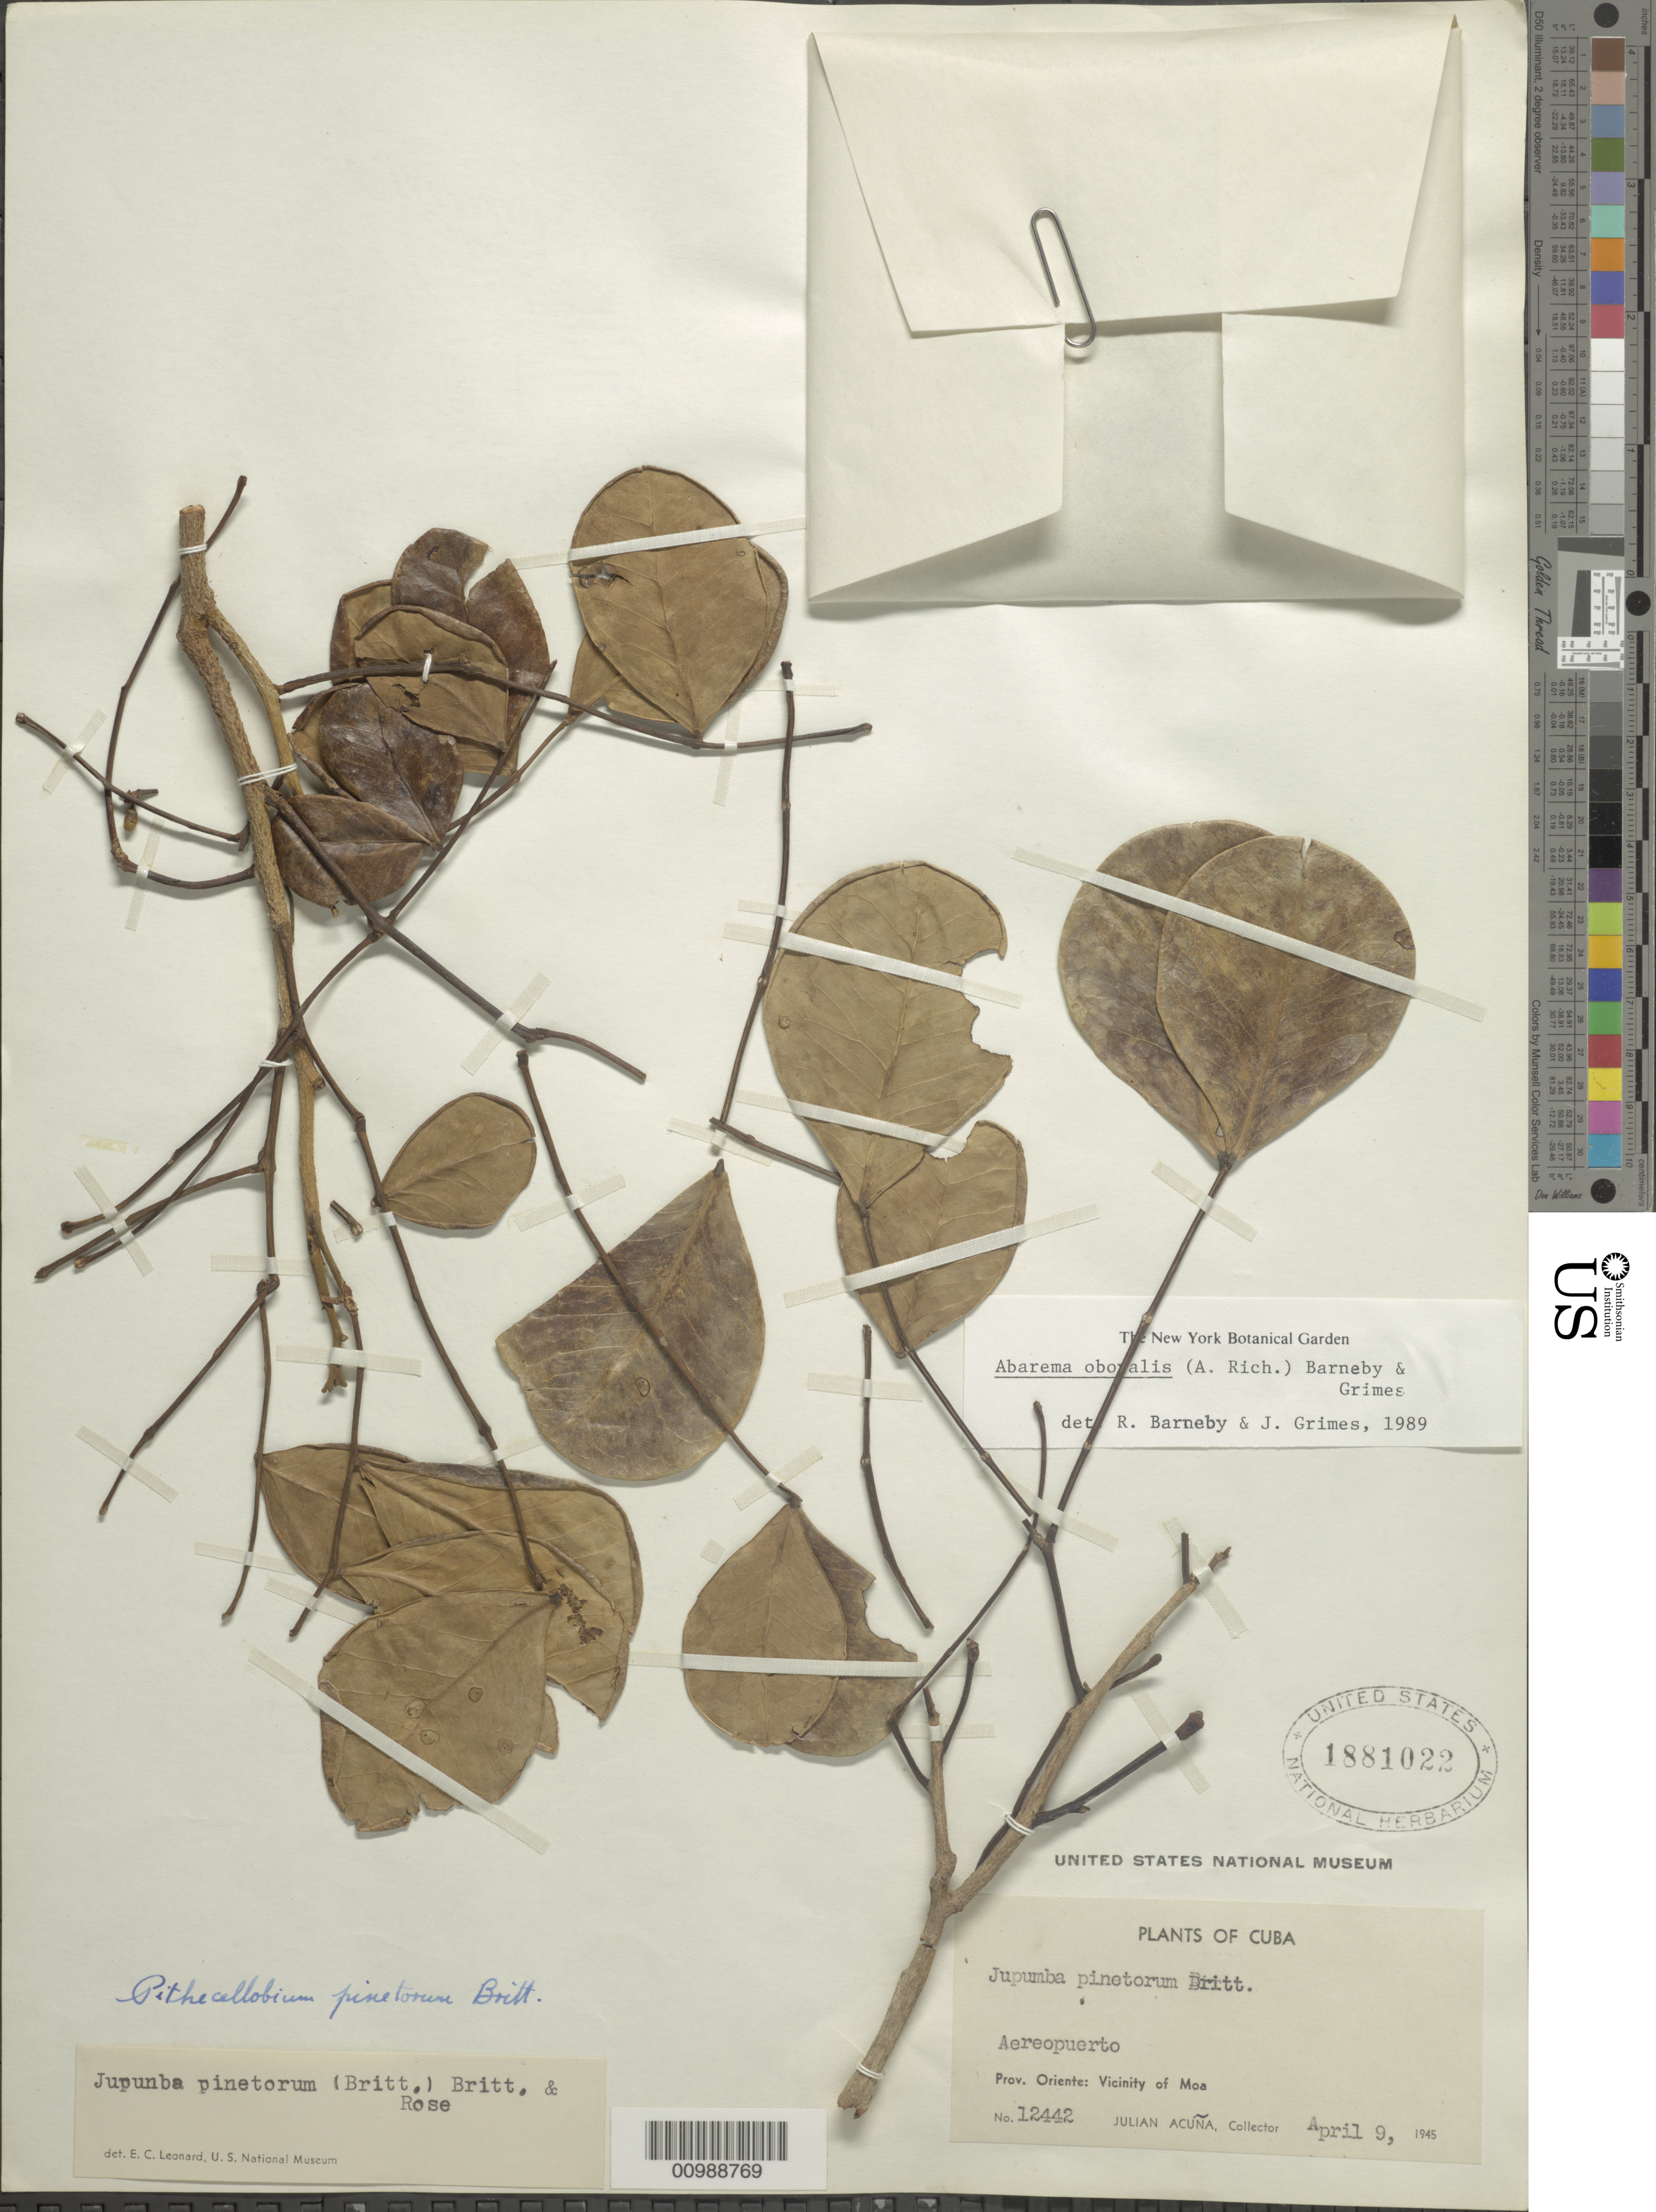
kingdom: Plantae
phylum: Tracheophyta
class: Magnoliopsida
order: Fabales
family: Fabaceae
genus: Jupunba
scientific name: Jupunba obovalis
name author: (A. Rich.) Britton & Rose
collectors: J. Acuña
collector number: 12442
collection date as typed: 09 Apr 1945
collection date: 1945-04-09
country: Cuba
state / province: Holguín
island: Cuba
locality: Vicinity of Moa [Oriente], airport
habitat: Aereopuerto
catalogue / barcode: US 1881022